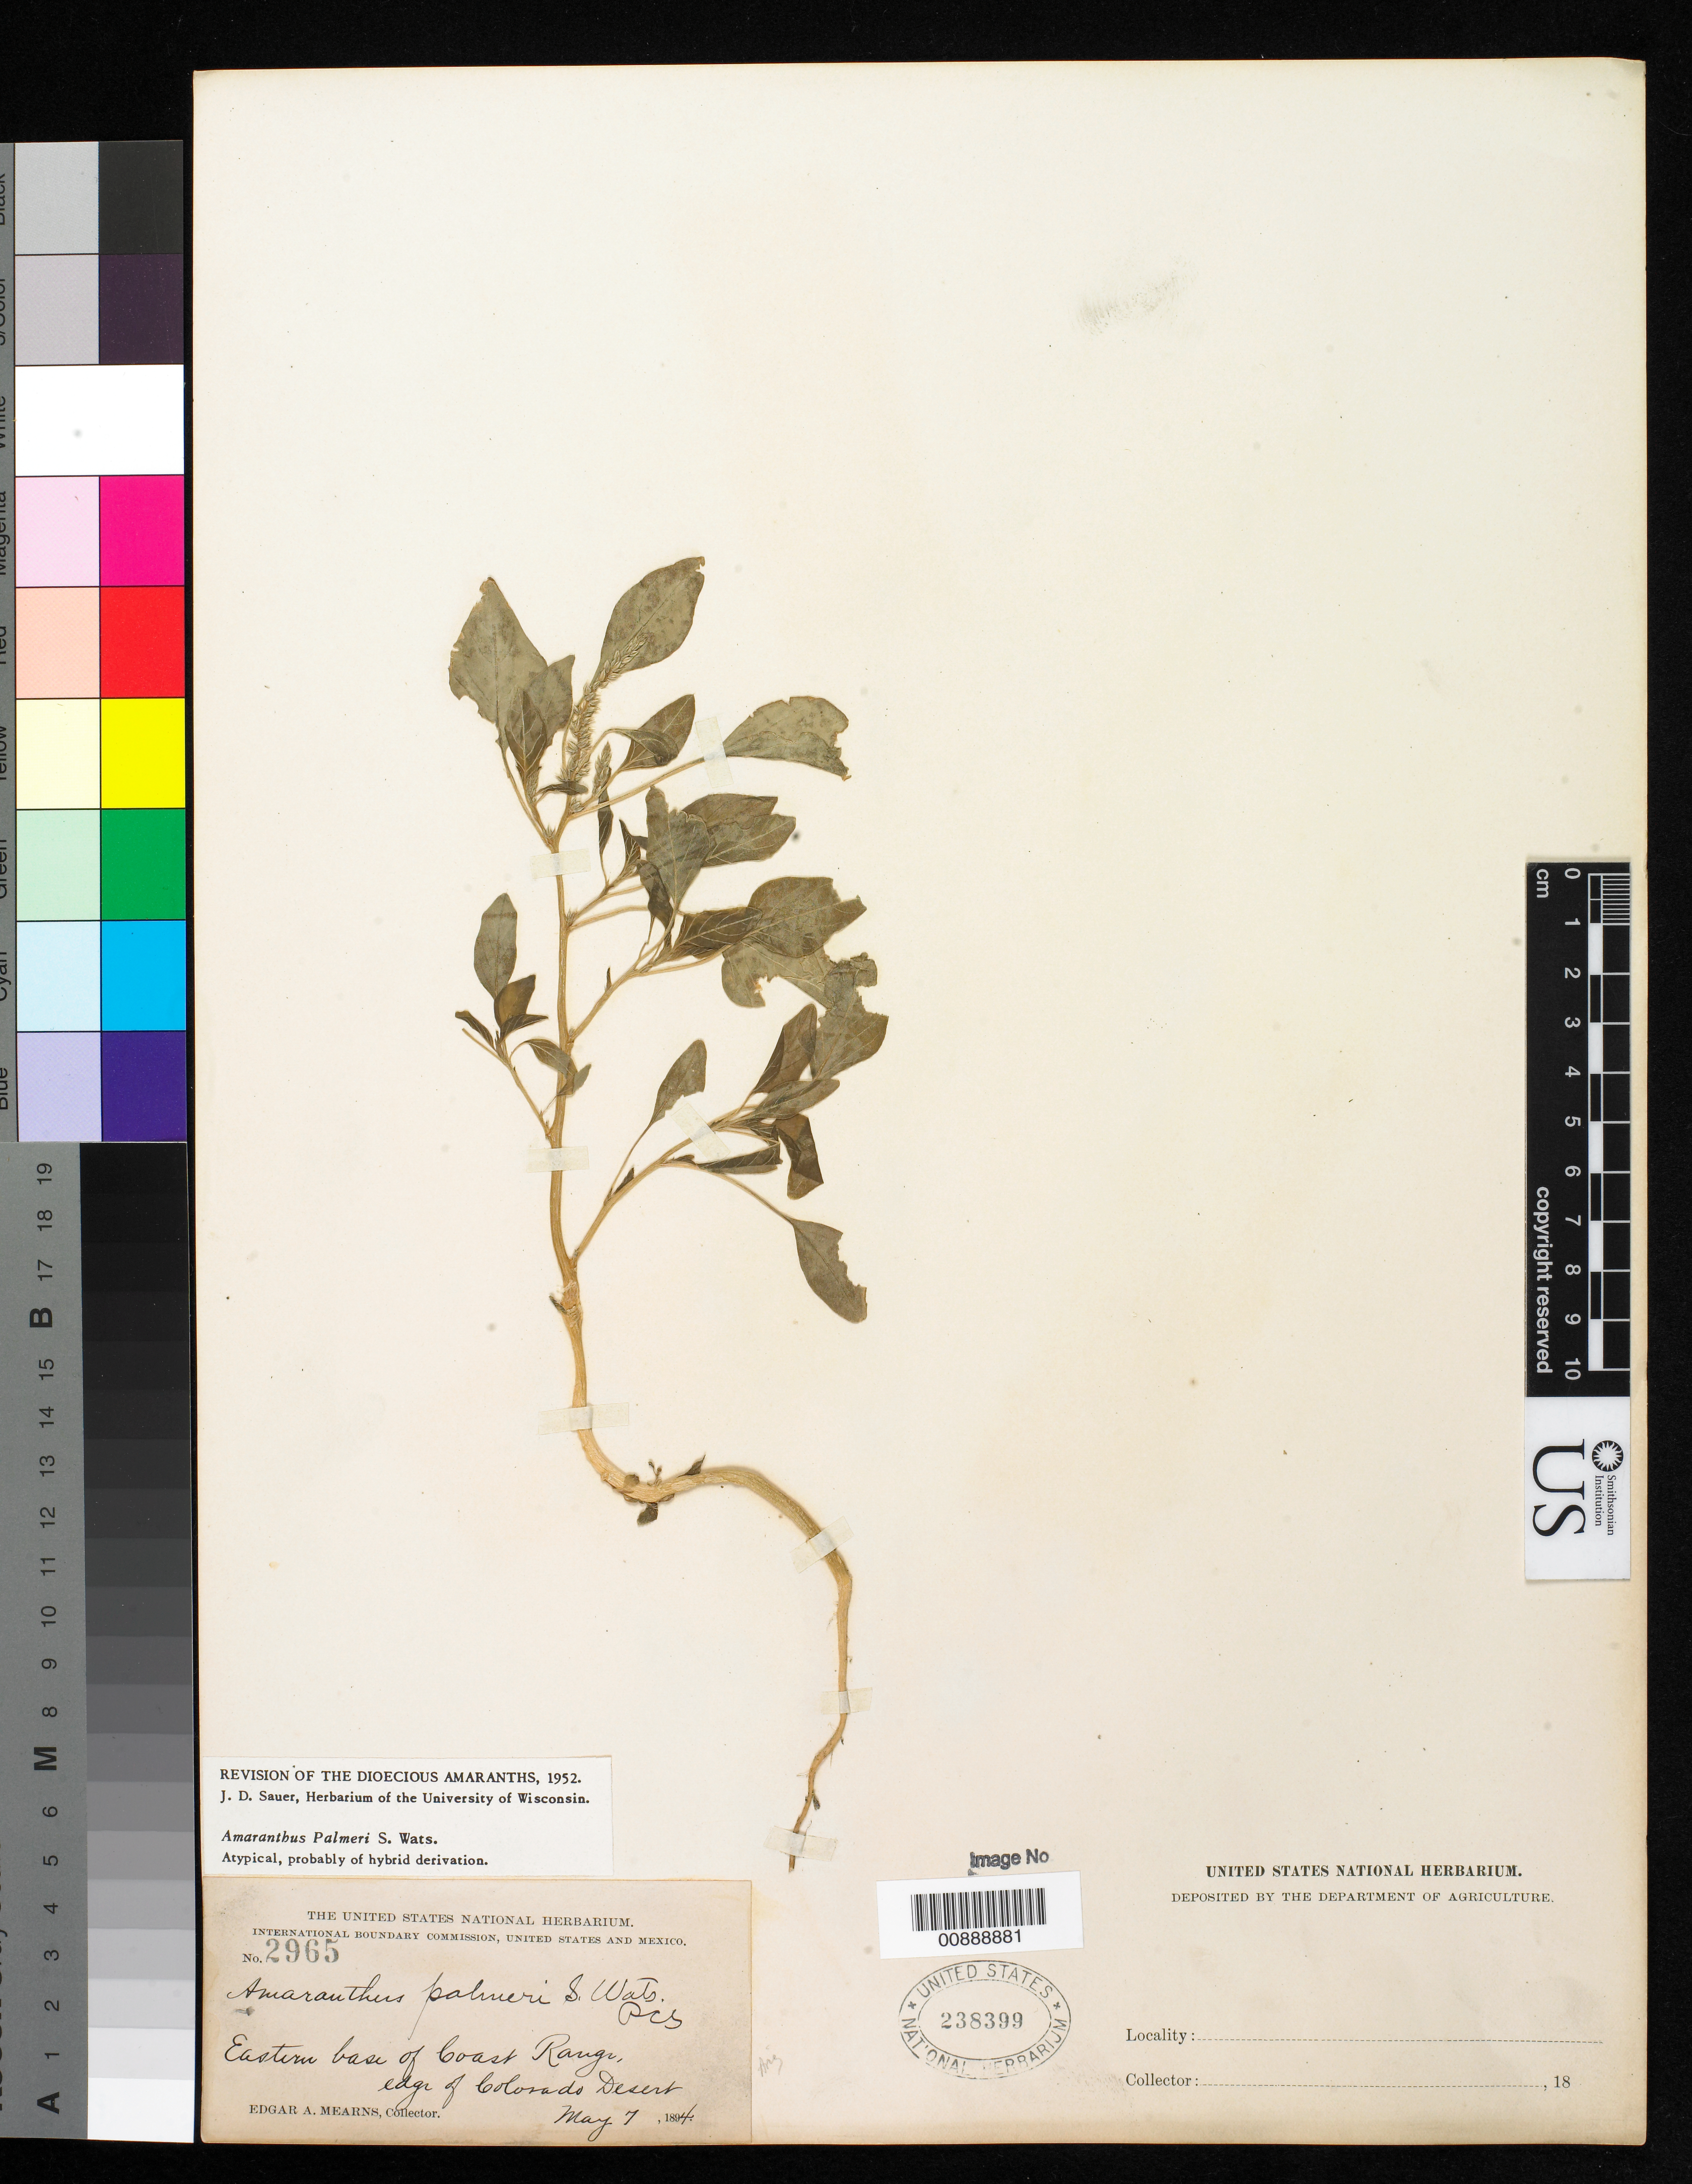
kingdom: Plantae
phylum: Tracheophyta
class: Magnoliopsida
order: Caryophyllales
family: Amaranthaceae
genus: Amaranthus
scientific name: Amaranthus palmeri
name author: S. Watson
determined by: Sauer, J. D.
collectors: E. A. Mearns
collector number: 2965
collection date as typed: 07 May 1894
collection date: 1894-05-07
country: United States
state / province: Arizona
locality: Eastern base of Coast Range, edge of Colorado Desert.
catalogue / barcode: US 238399